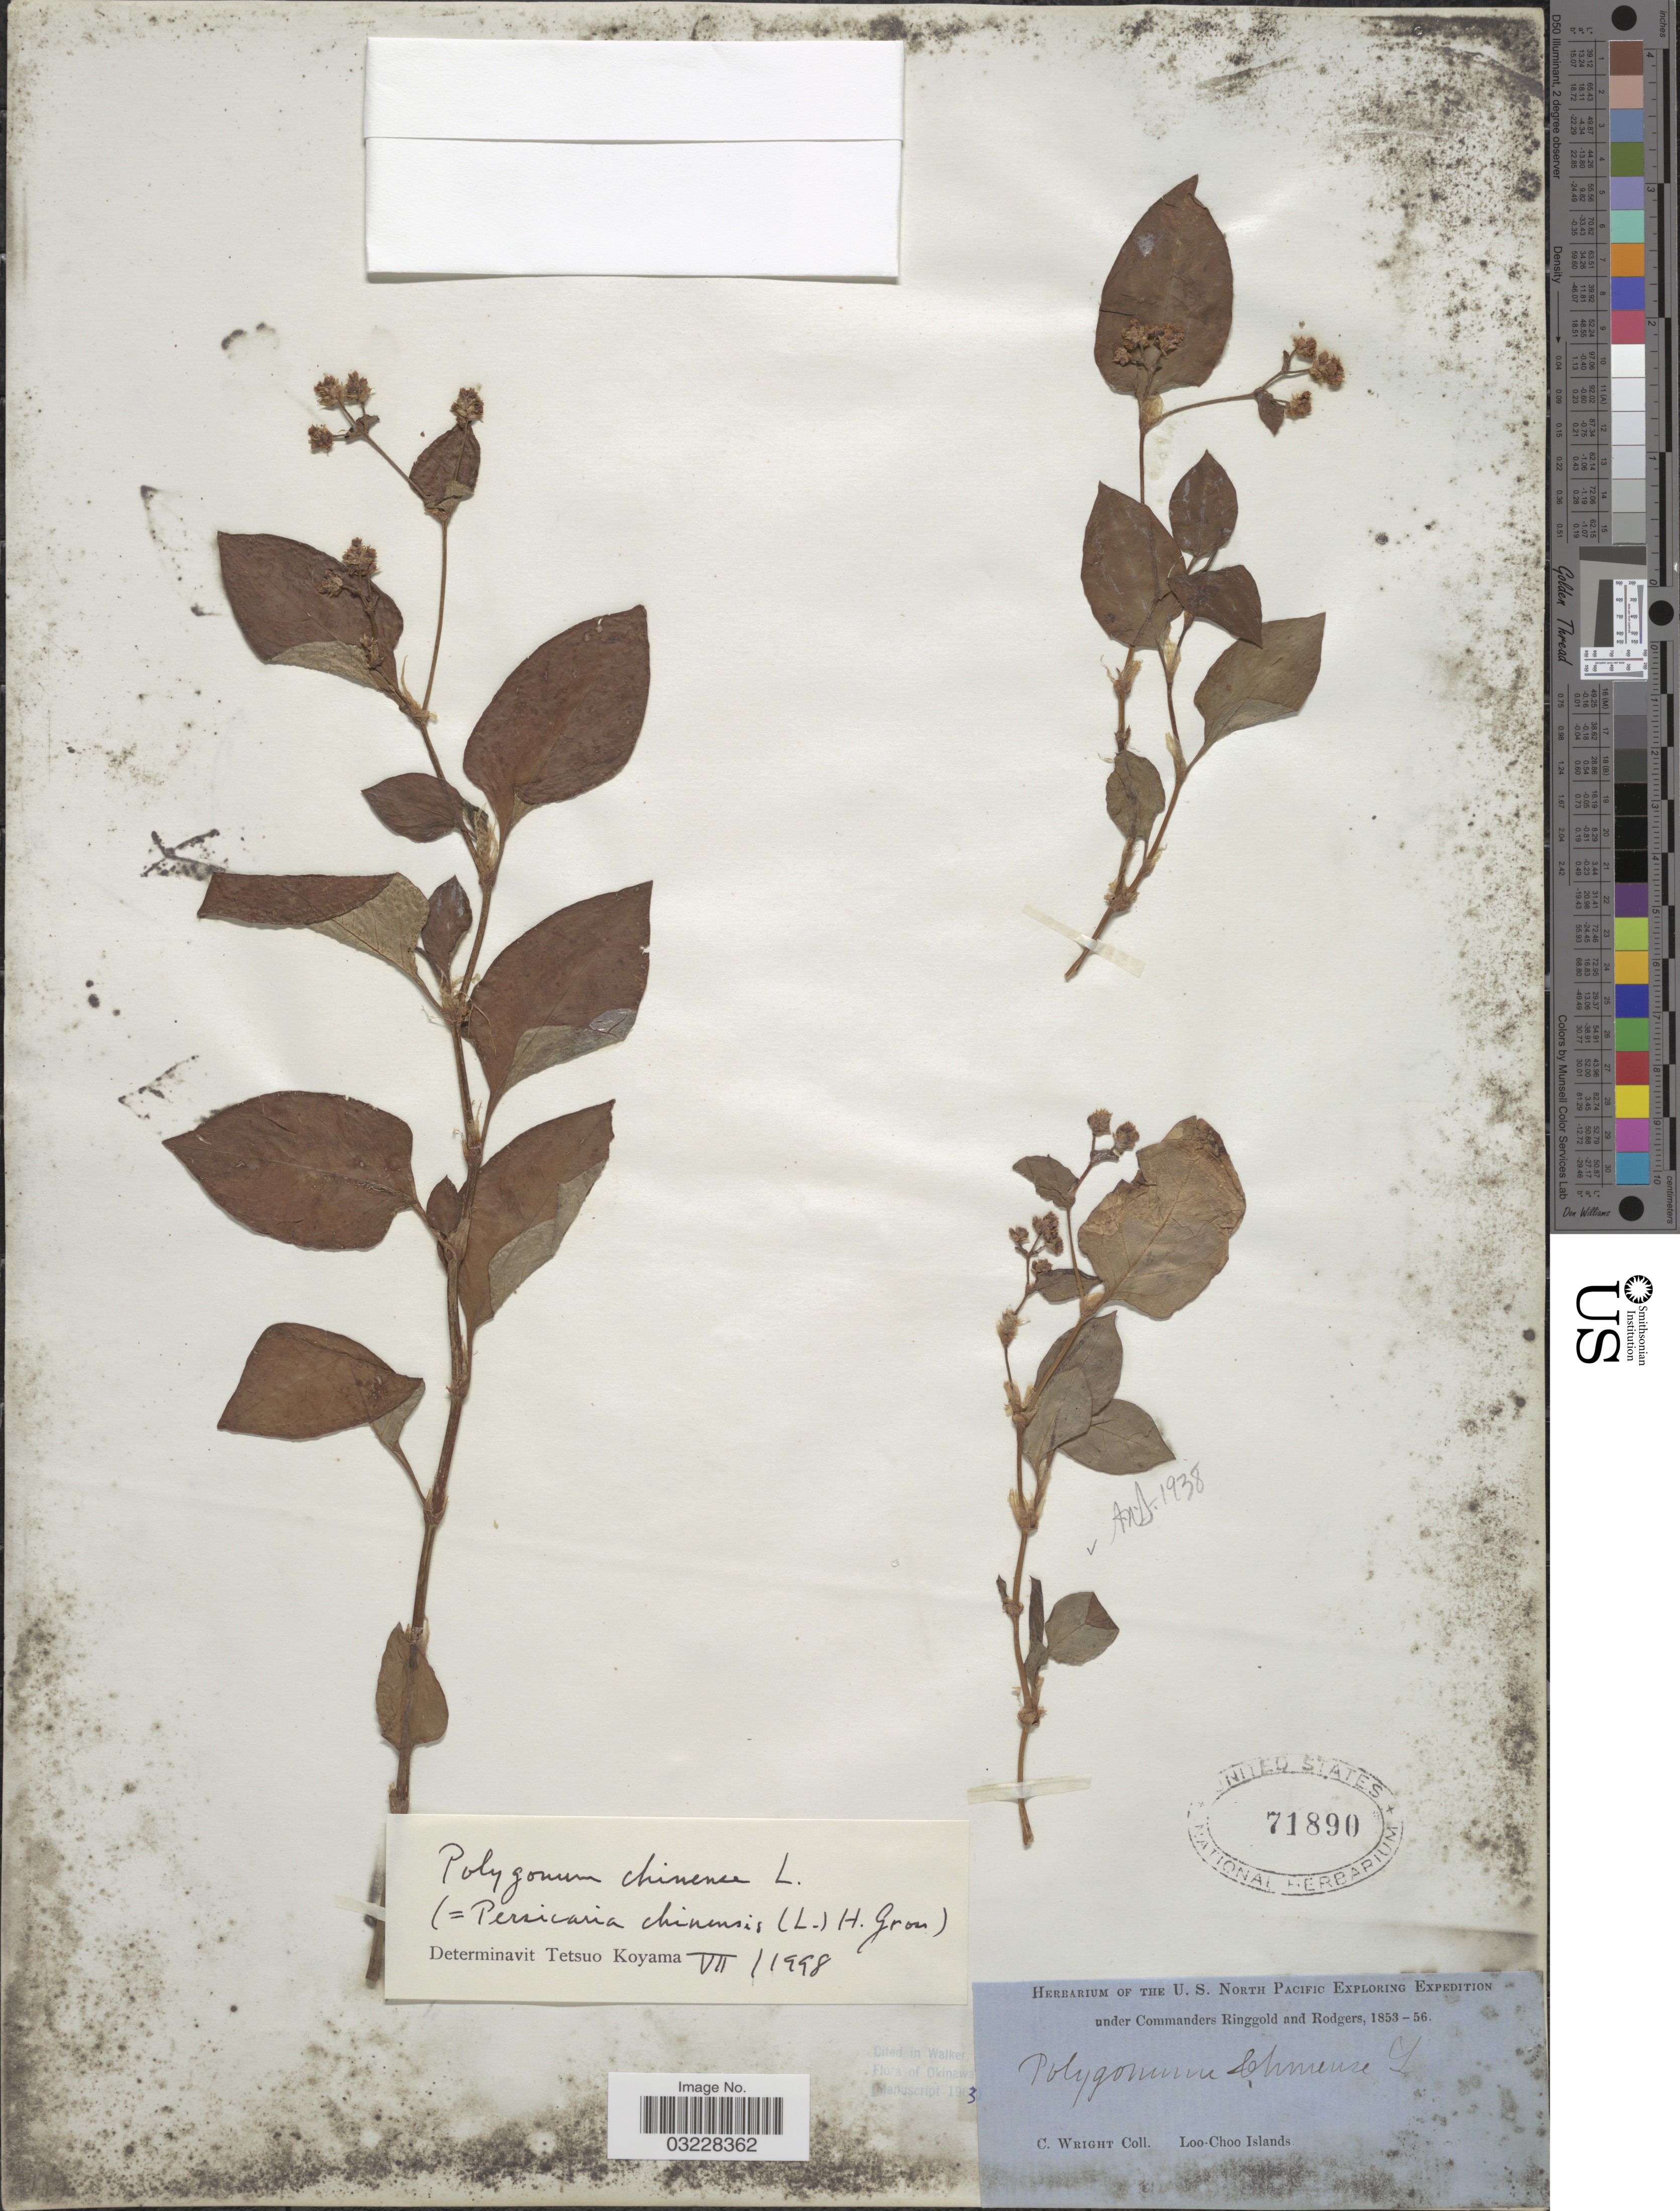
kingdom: Plantae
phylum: Tracheophyta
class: Magnoliopsida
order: Caryophyllales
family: Polygonaceae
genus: Polygonum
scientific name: Polygonum chinense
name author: L.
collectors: C. Wright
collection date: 1853/1856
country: Japan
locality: Loo-Choo Islands.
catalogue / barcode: US 71890